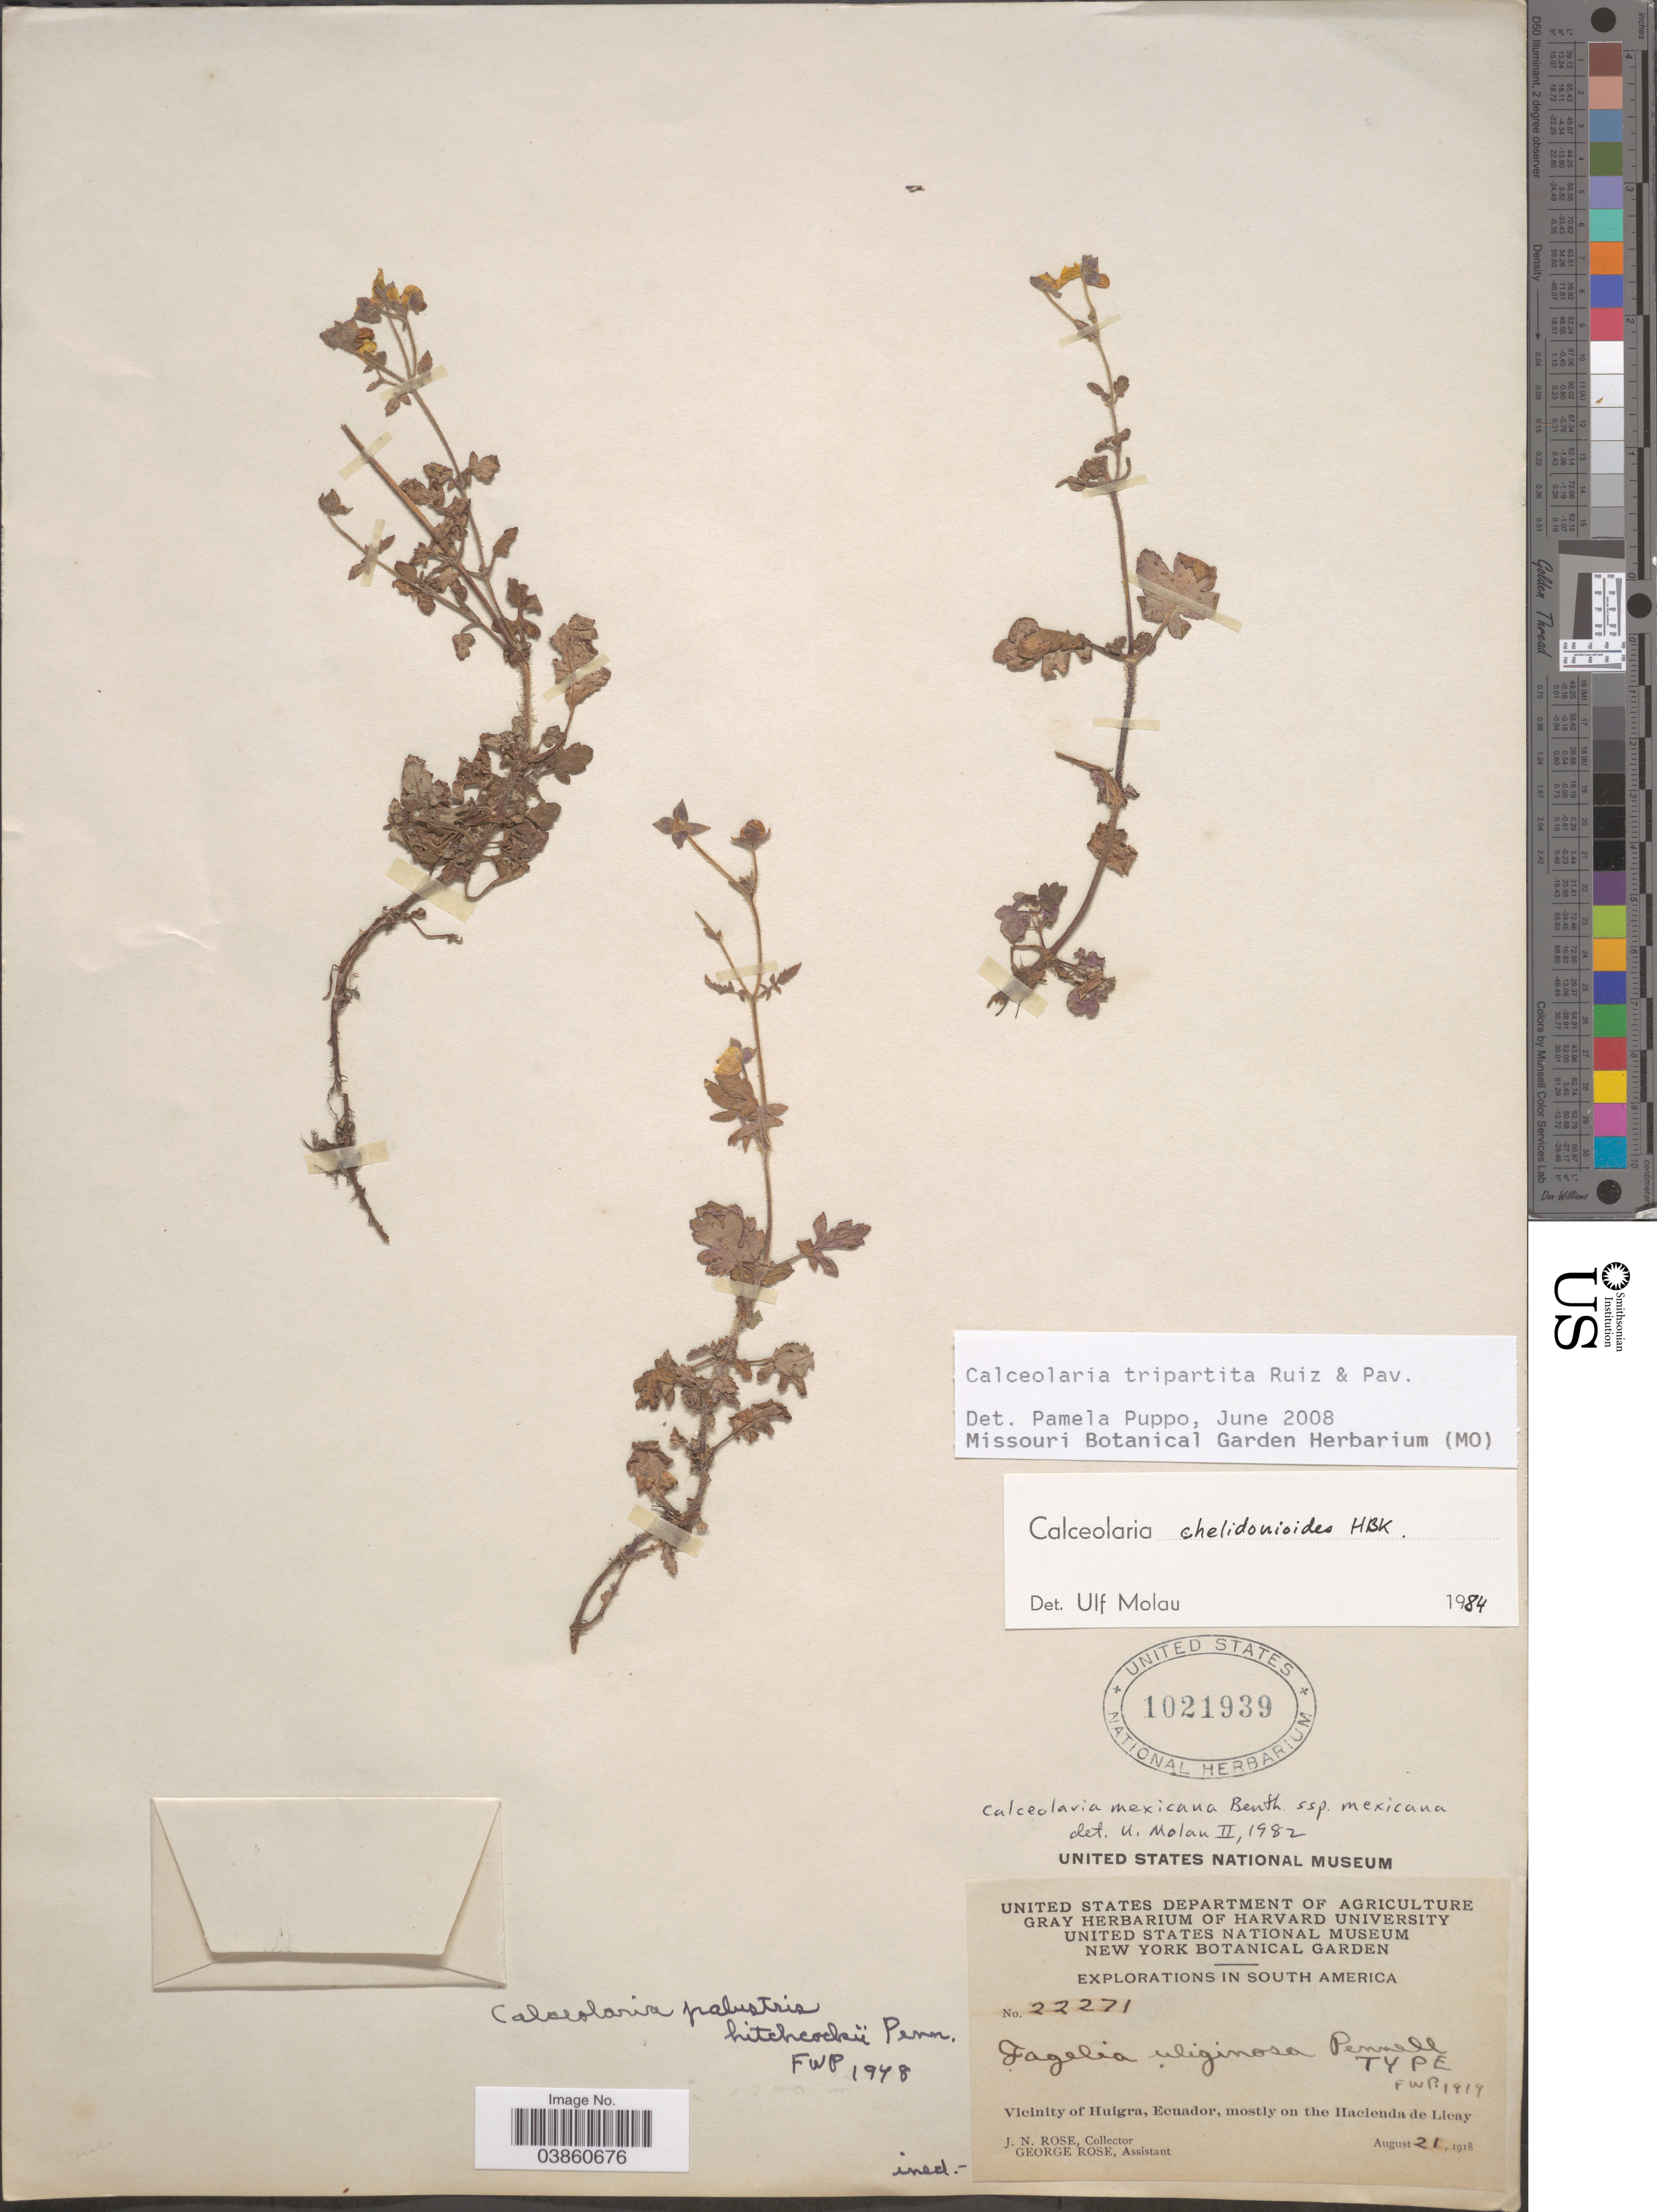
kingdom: Plantae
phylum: Tracheophyta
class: Magnoliopsida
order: Lamiales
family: Calceolariaceae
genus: Calceolaria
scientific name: Calceolaria tripartita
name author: Ruiz & Pav.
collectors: J. N. Rose & G. Rose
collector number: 22271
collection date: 1918-08-21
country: Ecuador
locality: Vicinity of Huigra, mostly on the Hacienda de Licay.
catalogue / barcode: US 1021939